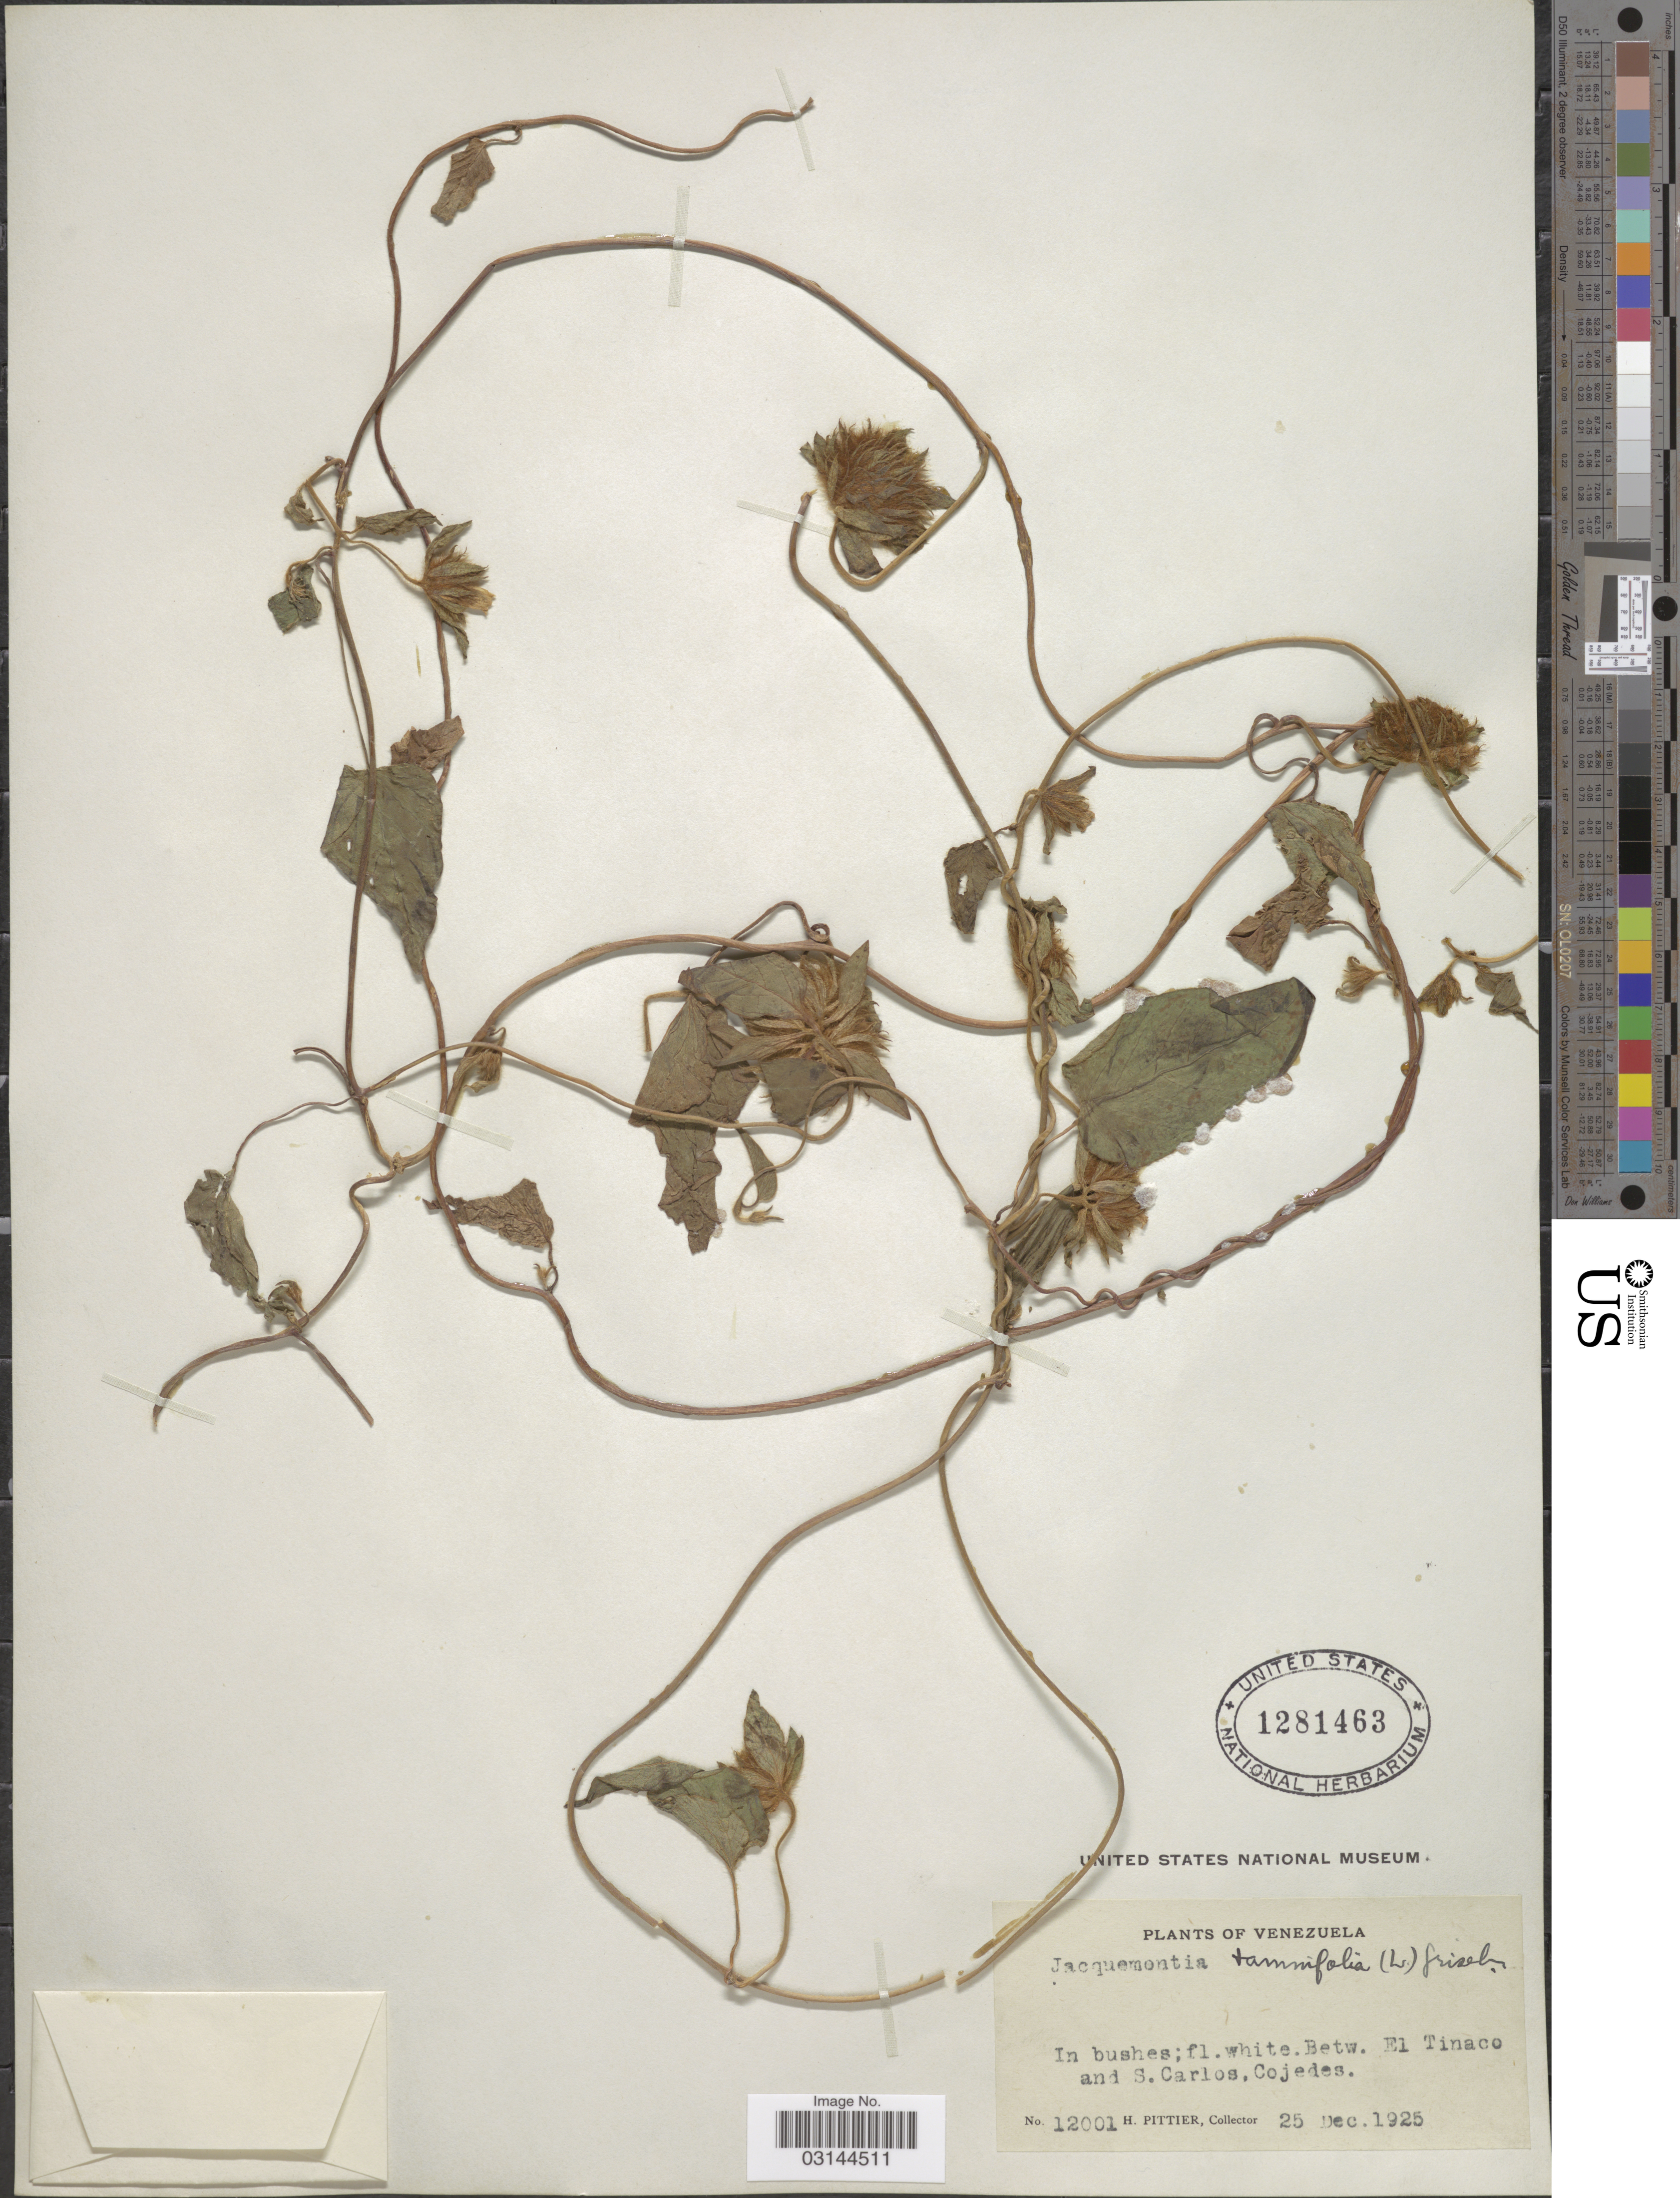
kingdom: Plantae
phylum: Tracheophyta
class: Magnoliopsida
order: Solanales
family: Convolvulaceae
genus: Jacquemontia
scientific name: Jacquemontia tamnifolia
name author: (L.) Griseb.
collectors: H. F. Pittier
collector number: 12001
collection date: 1925-12-25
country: Venezuela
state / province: Cojedes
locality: Betw. El Tinaco and S. Carlos, Cojedes.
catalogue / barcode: US 1281463